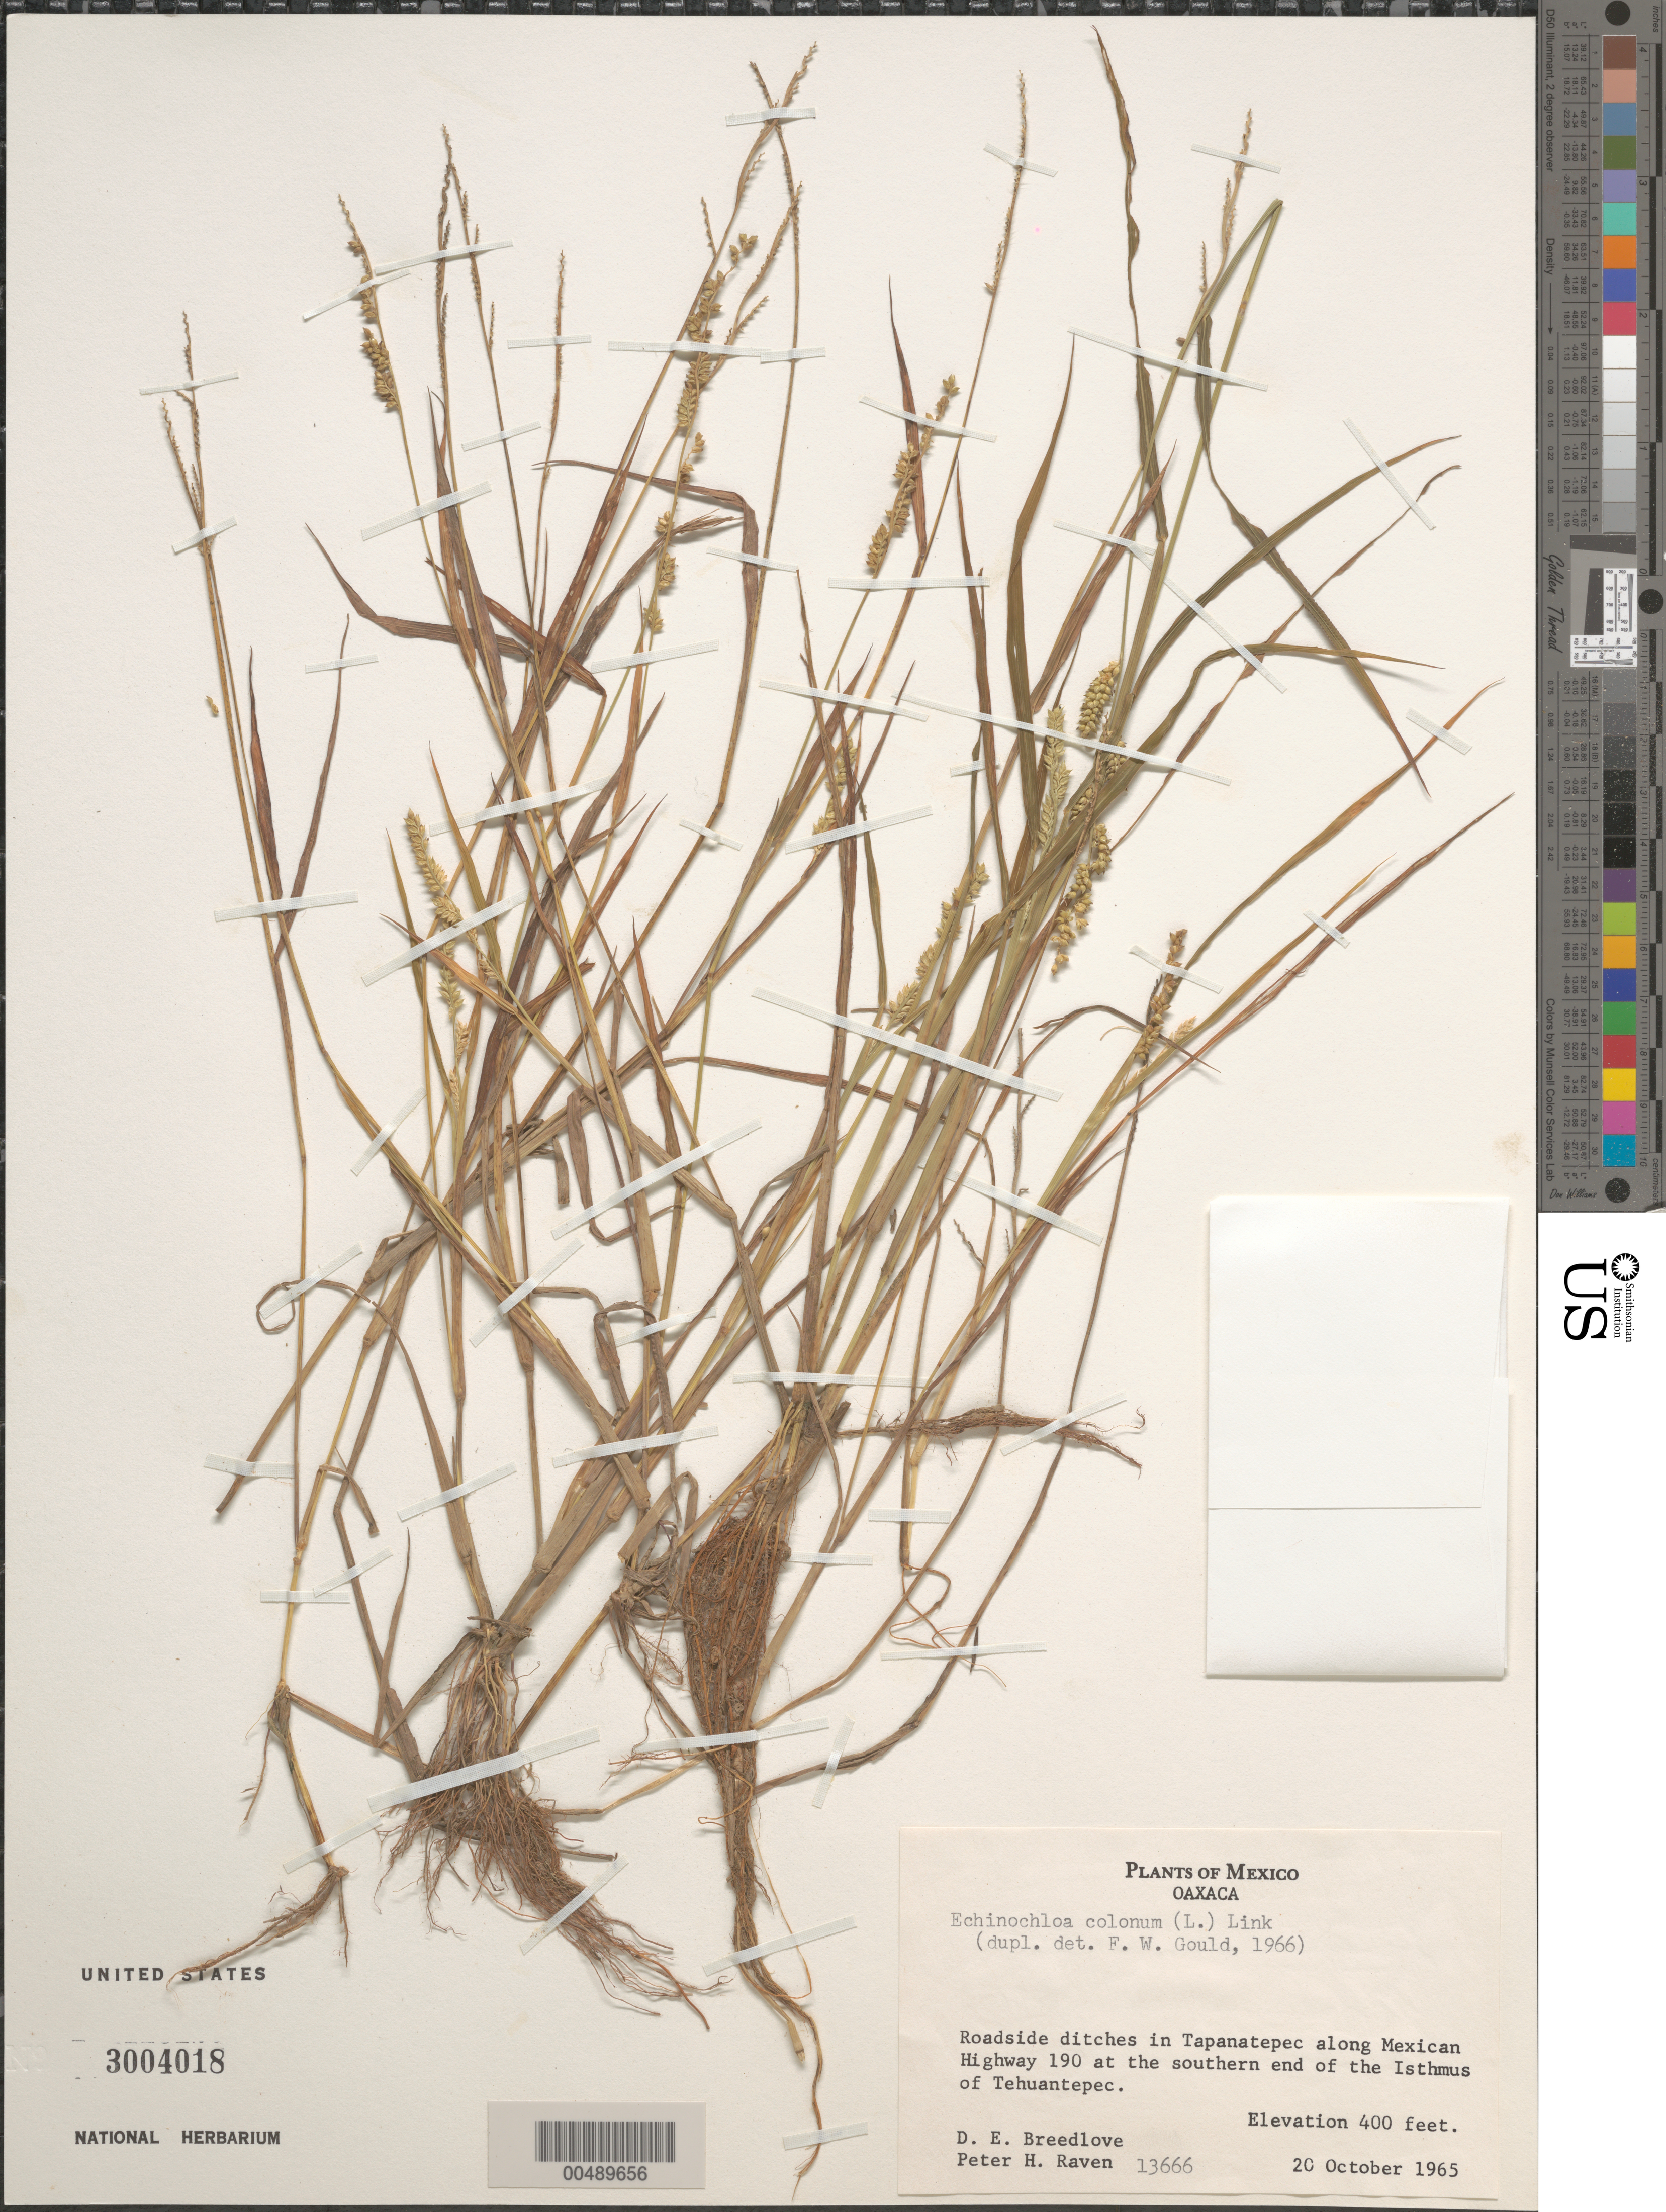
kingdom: Plantae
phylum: Tracheophyta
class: Liliopsida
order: Poales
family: Poaceae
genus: Echinochloa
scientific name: Echinochloa colona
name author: (L.) Link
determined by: Gould, F. W.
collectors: D. E. Breedlove & P. H. Raven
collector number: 13666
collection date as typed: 20 Oct 1965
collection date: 1965-10-20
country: Mexico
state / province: Oaxaca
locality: In Tapanatepec along Mexican Hwy 190 at the S end of the Isthmus of Tehuantepec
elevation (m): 122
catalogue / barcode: US 3004018